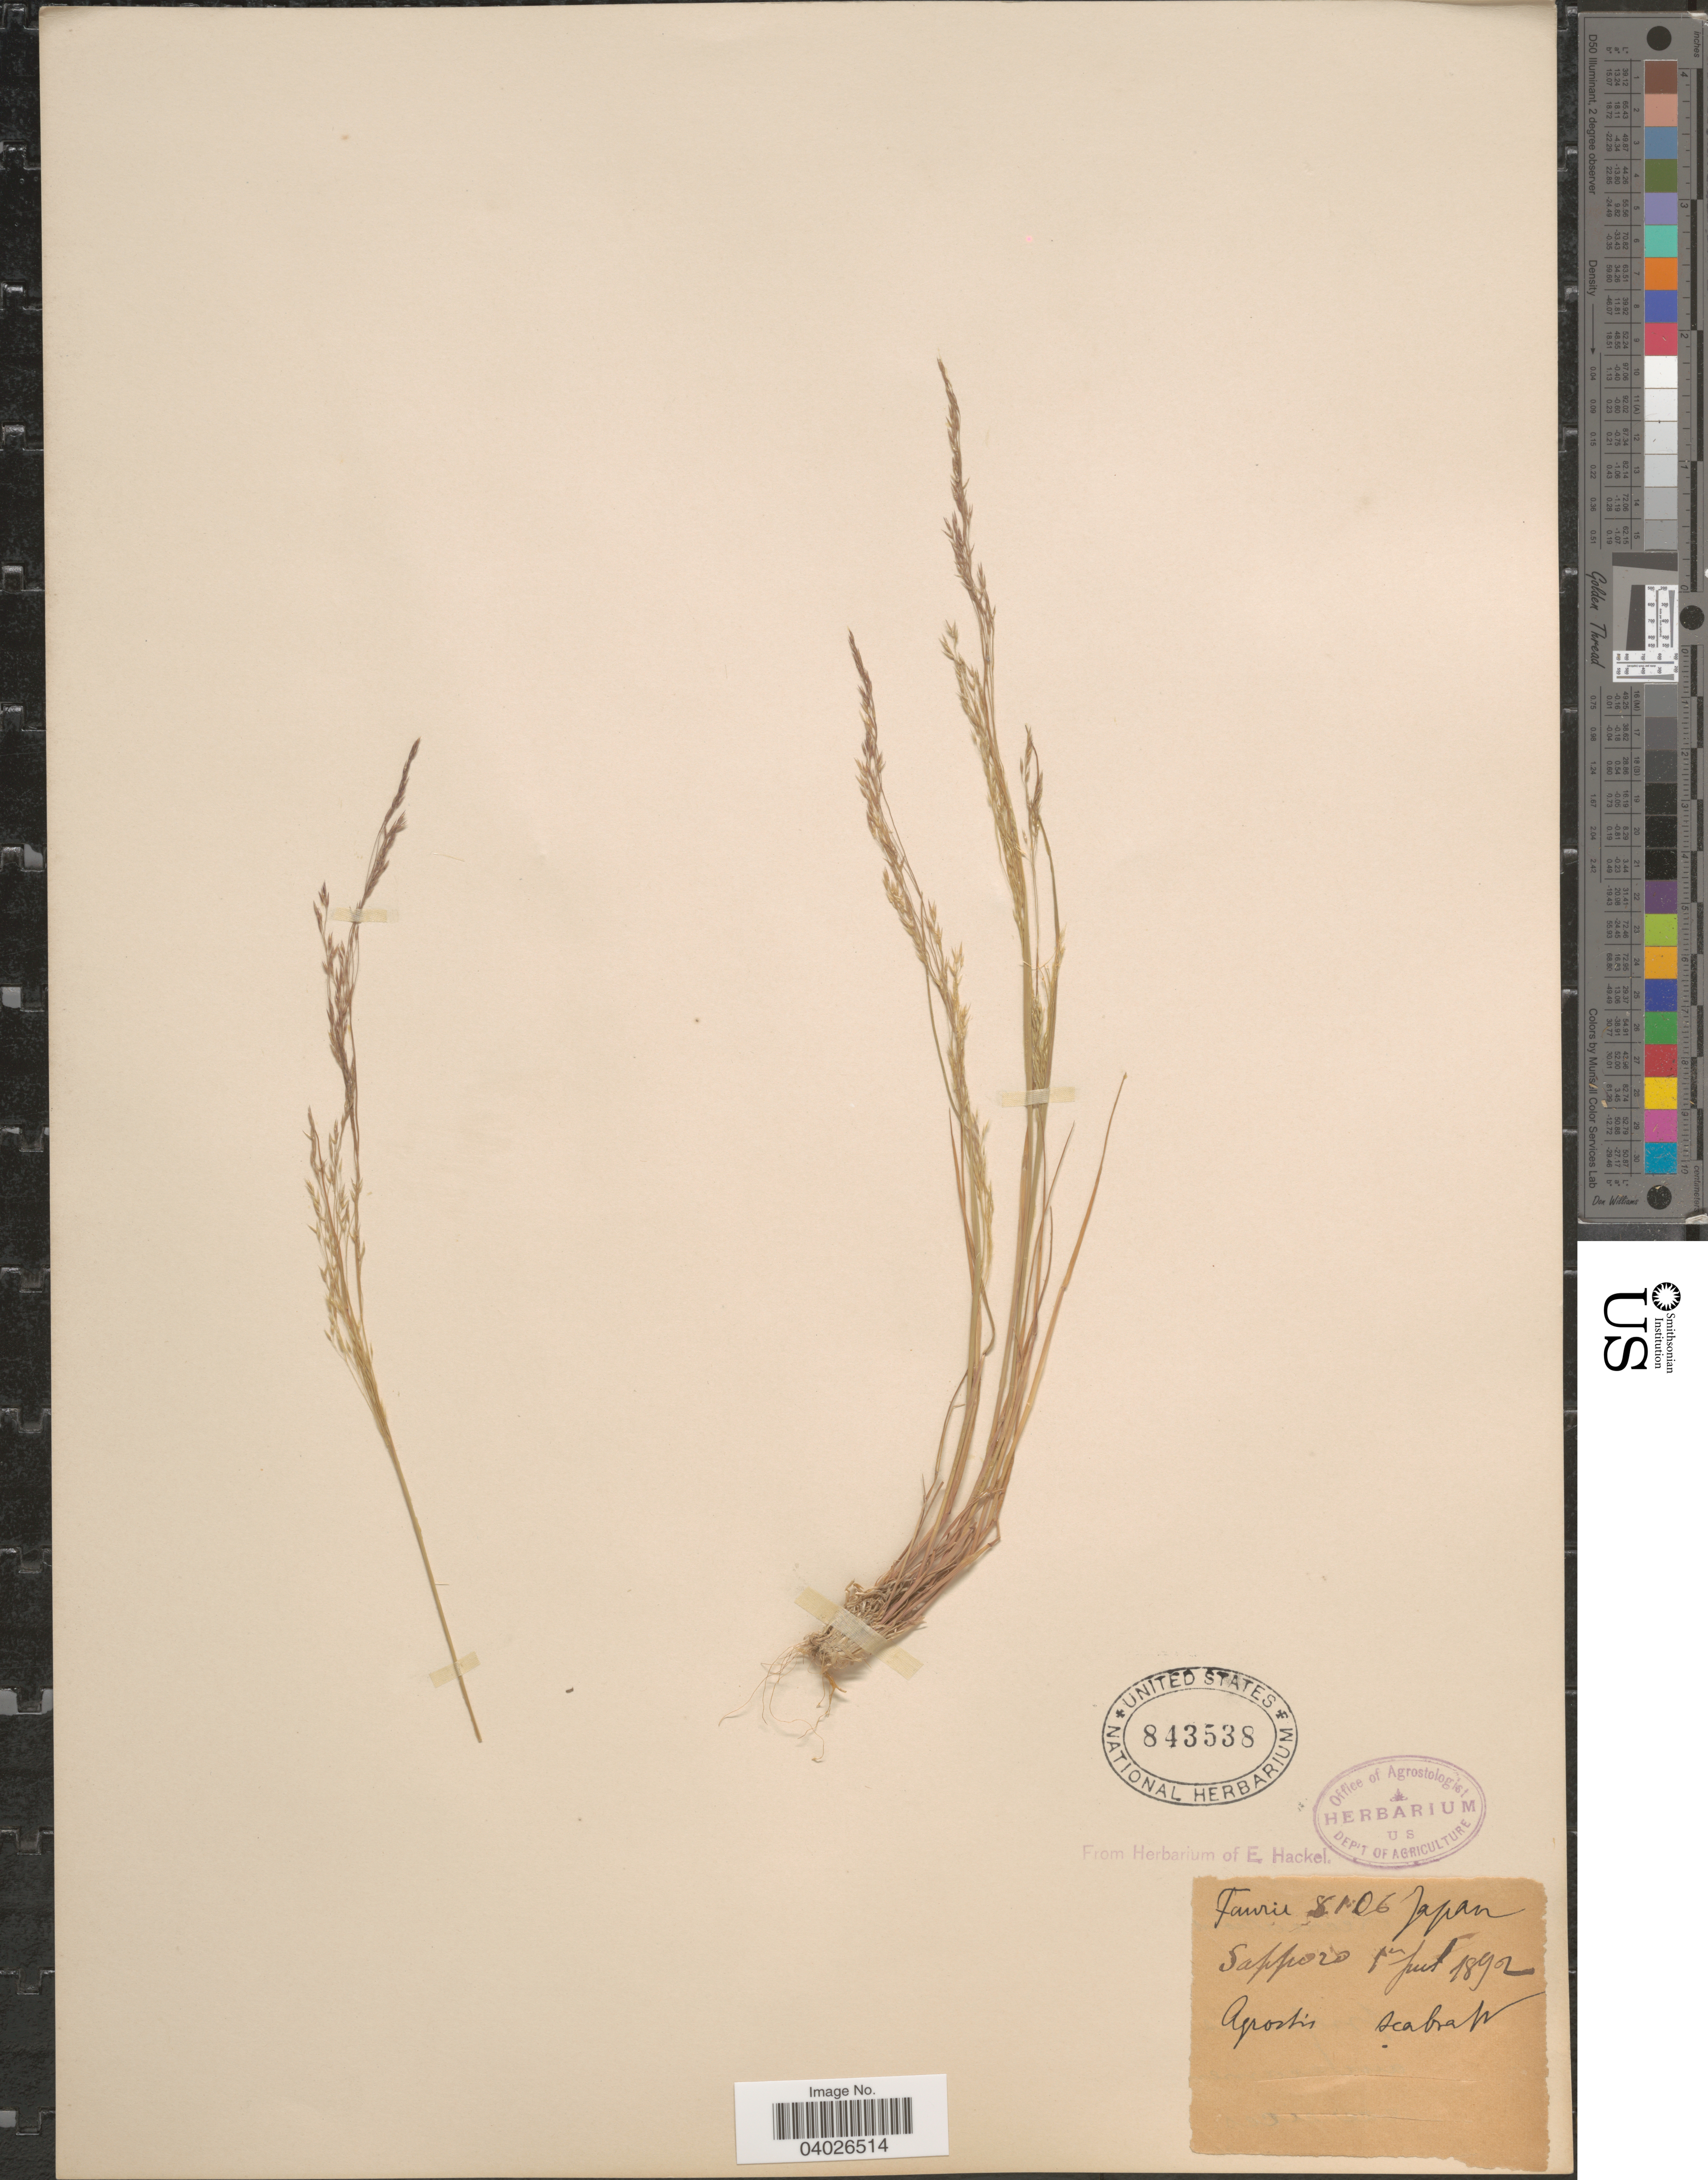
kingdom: Plantae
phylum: Tracheophyta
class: Liliopsida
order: Poales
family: Poaceae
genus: Agrostis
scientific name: Agrostis scabra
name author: Willd.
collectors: -. Faurie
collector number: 8106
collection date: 1892-07-01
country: Japan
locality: Sapporo.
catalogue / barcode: US 843538